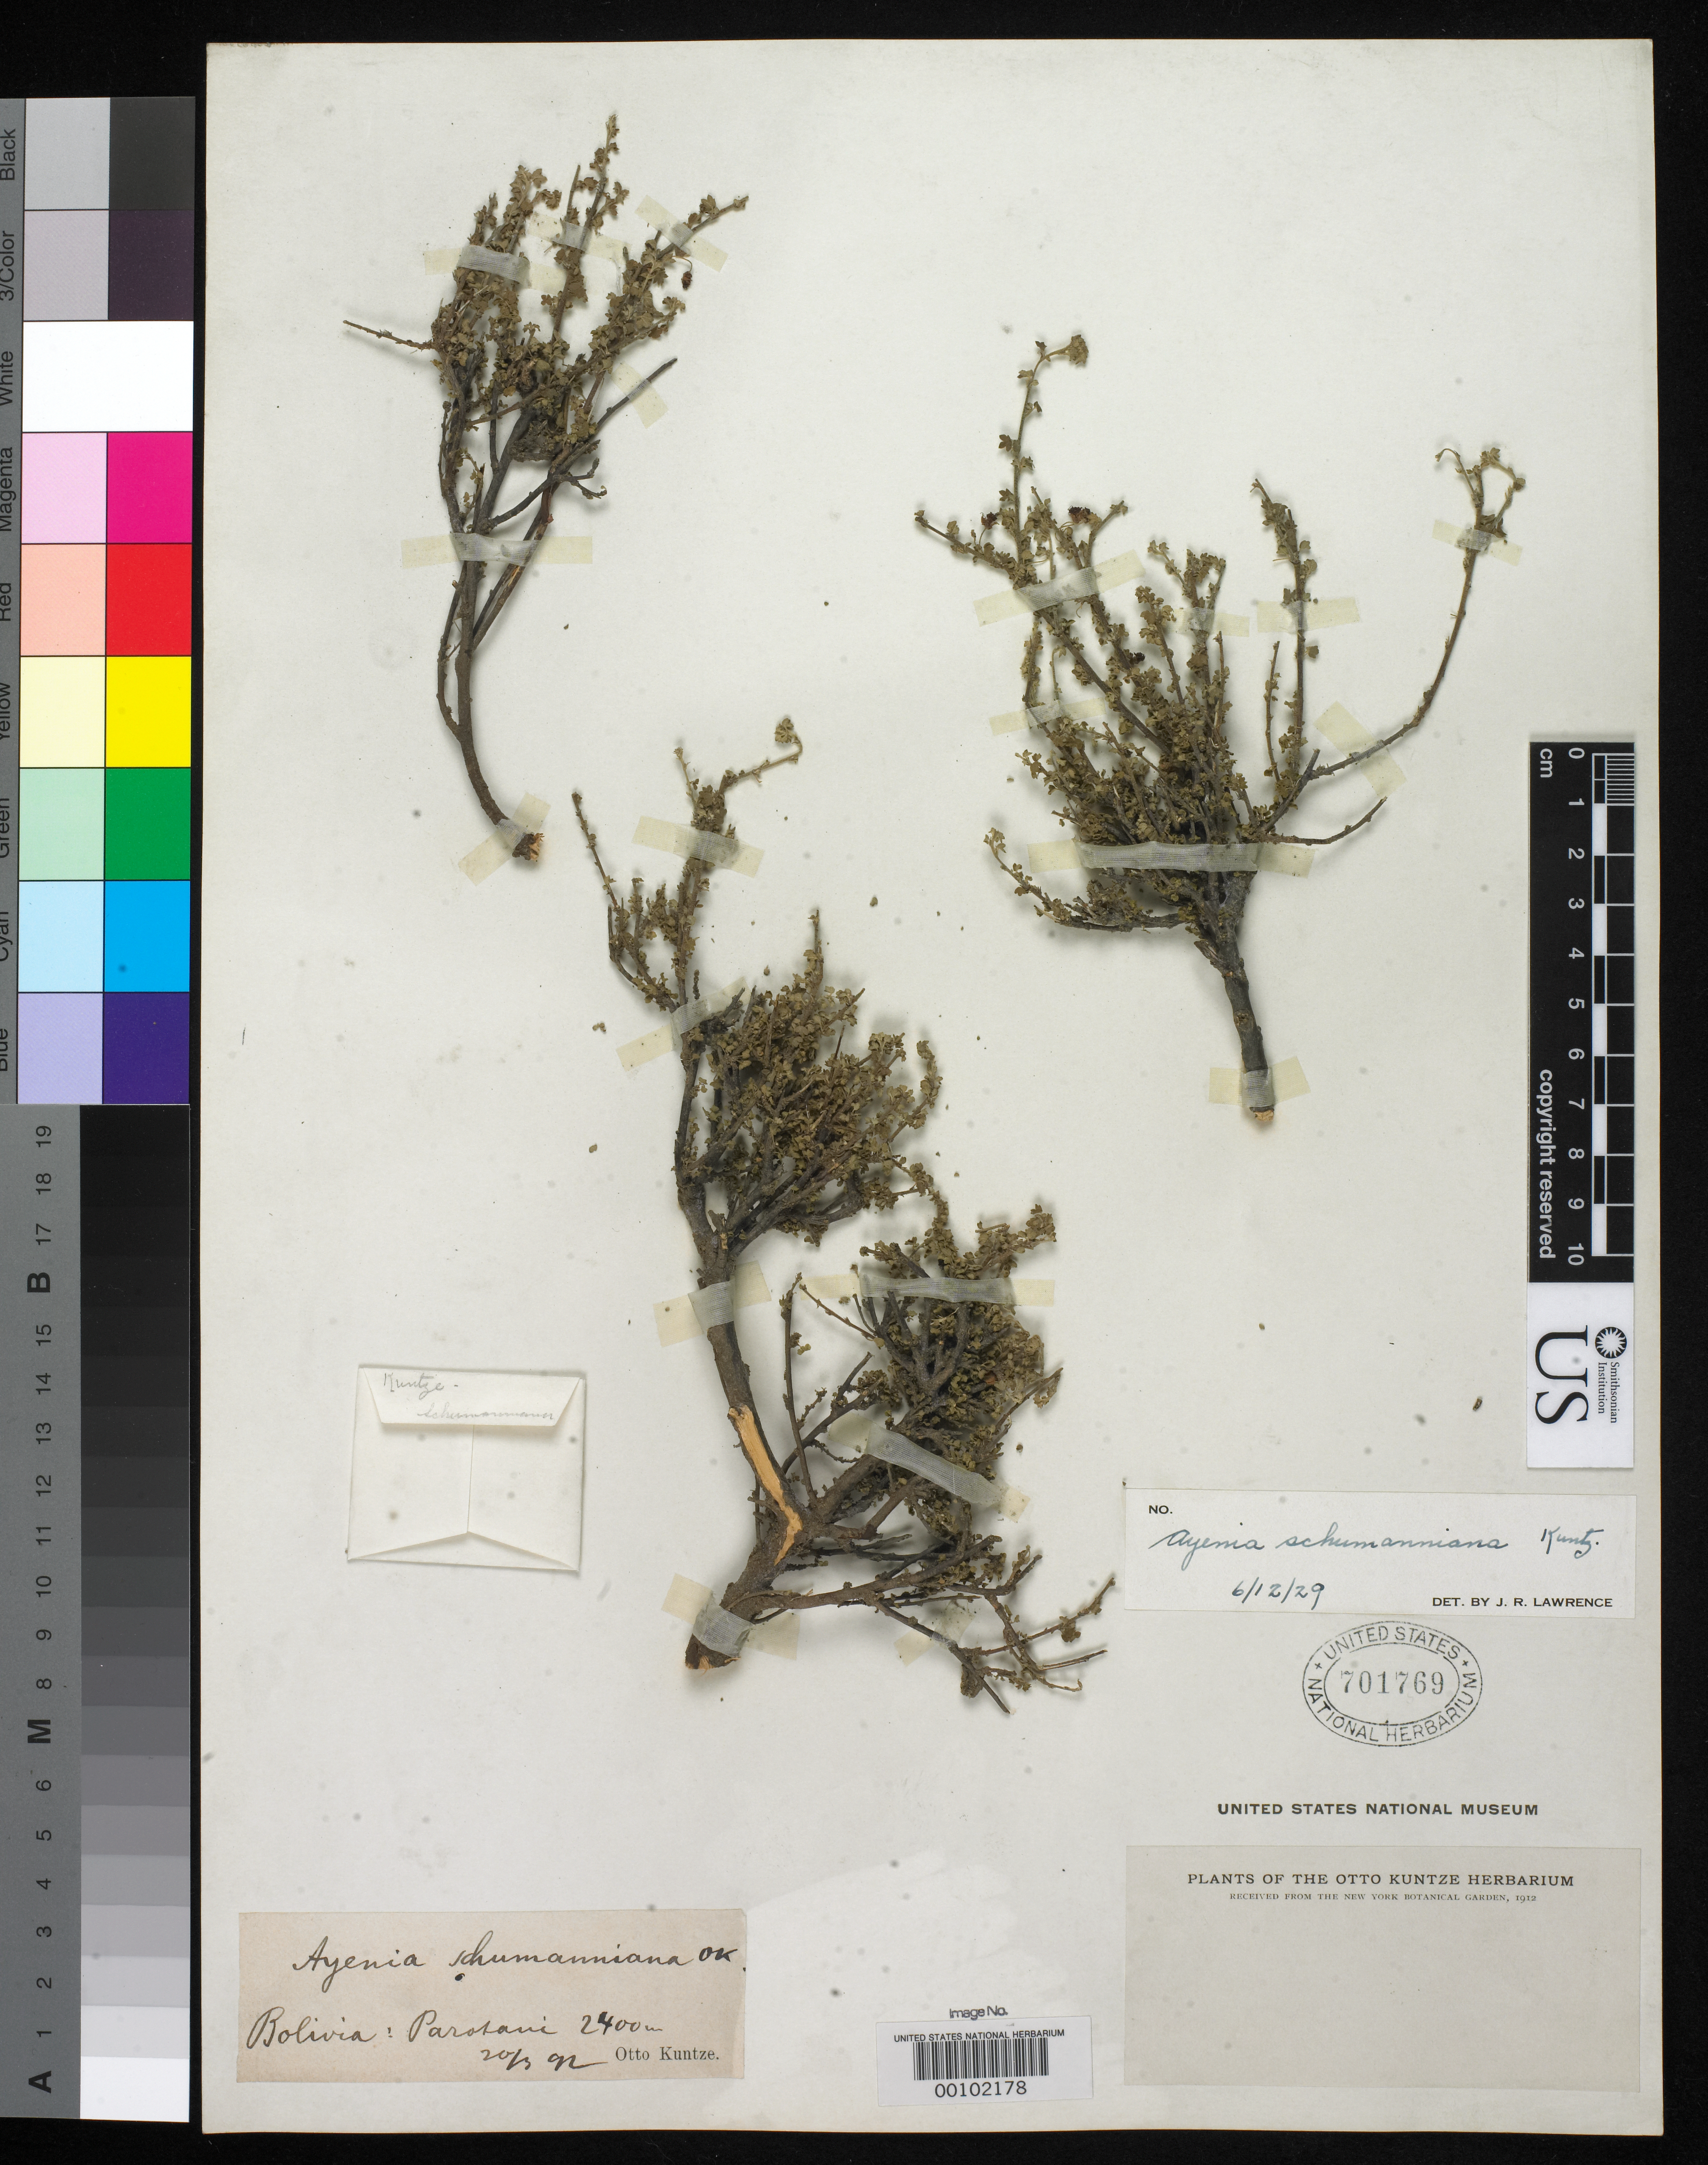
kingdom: Plantae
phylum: Tracheophyta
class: Magnoliopsida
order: Malvales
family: Malvaceae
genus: Ayenia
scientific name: Ayenia schumanniana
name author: Kuntze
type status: Type Collection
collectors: C.E.O. Kuntze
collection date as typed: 20 Mar 1892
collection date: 1892-03-20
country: Bolivia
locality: Parotani.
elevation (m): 2400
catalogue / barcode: US 701769